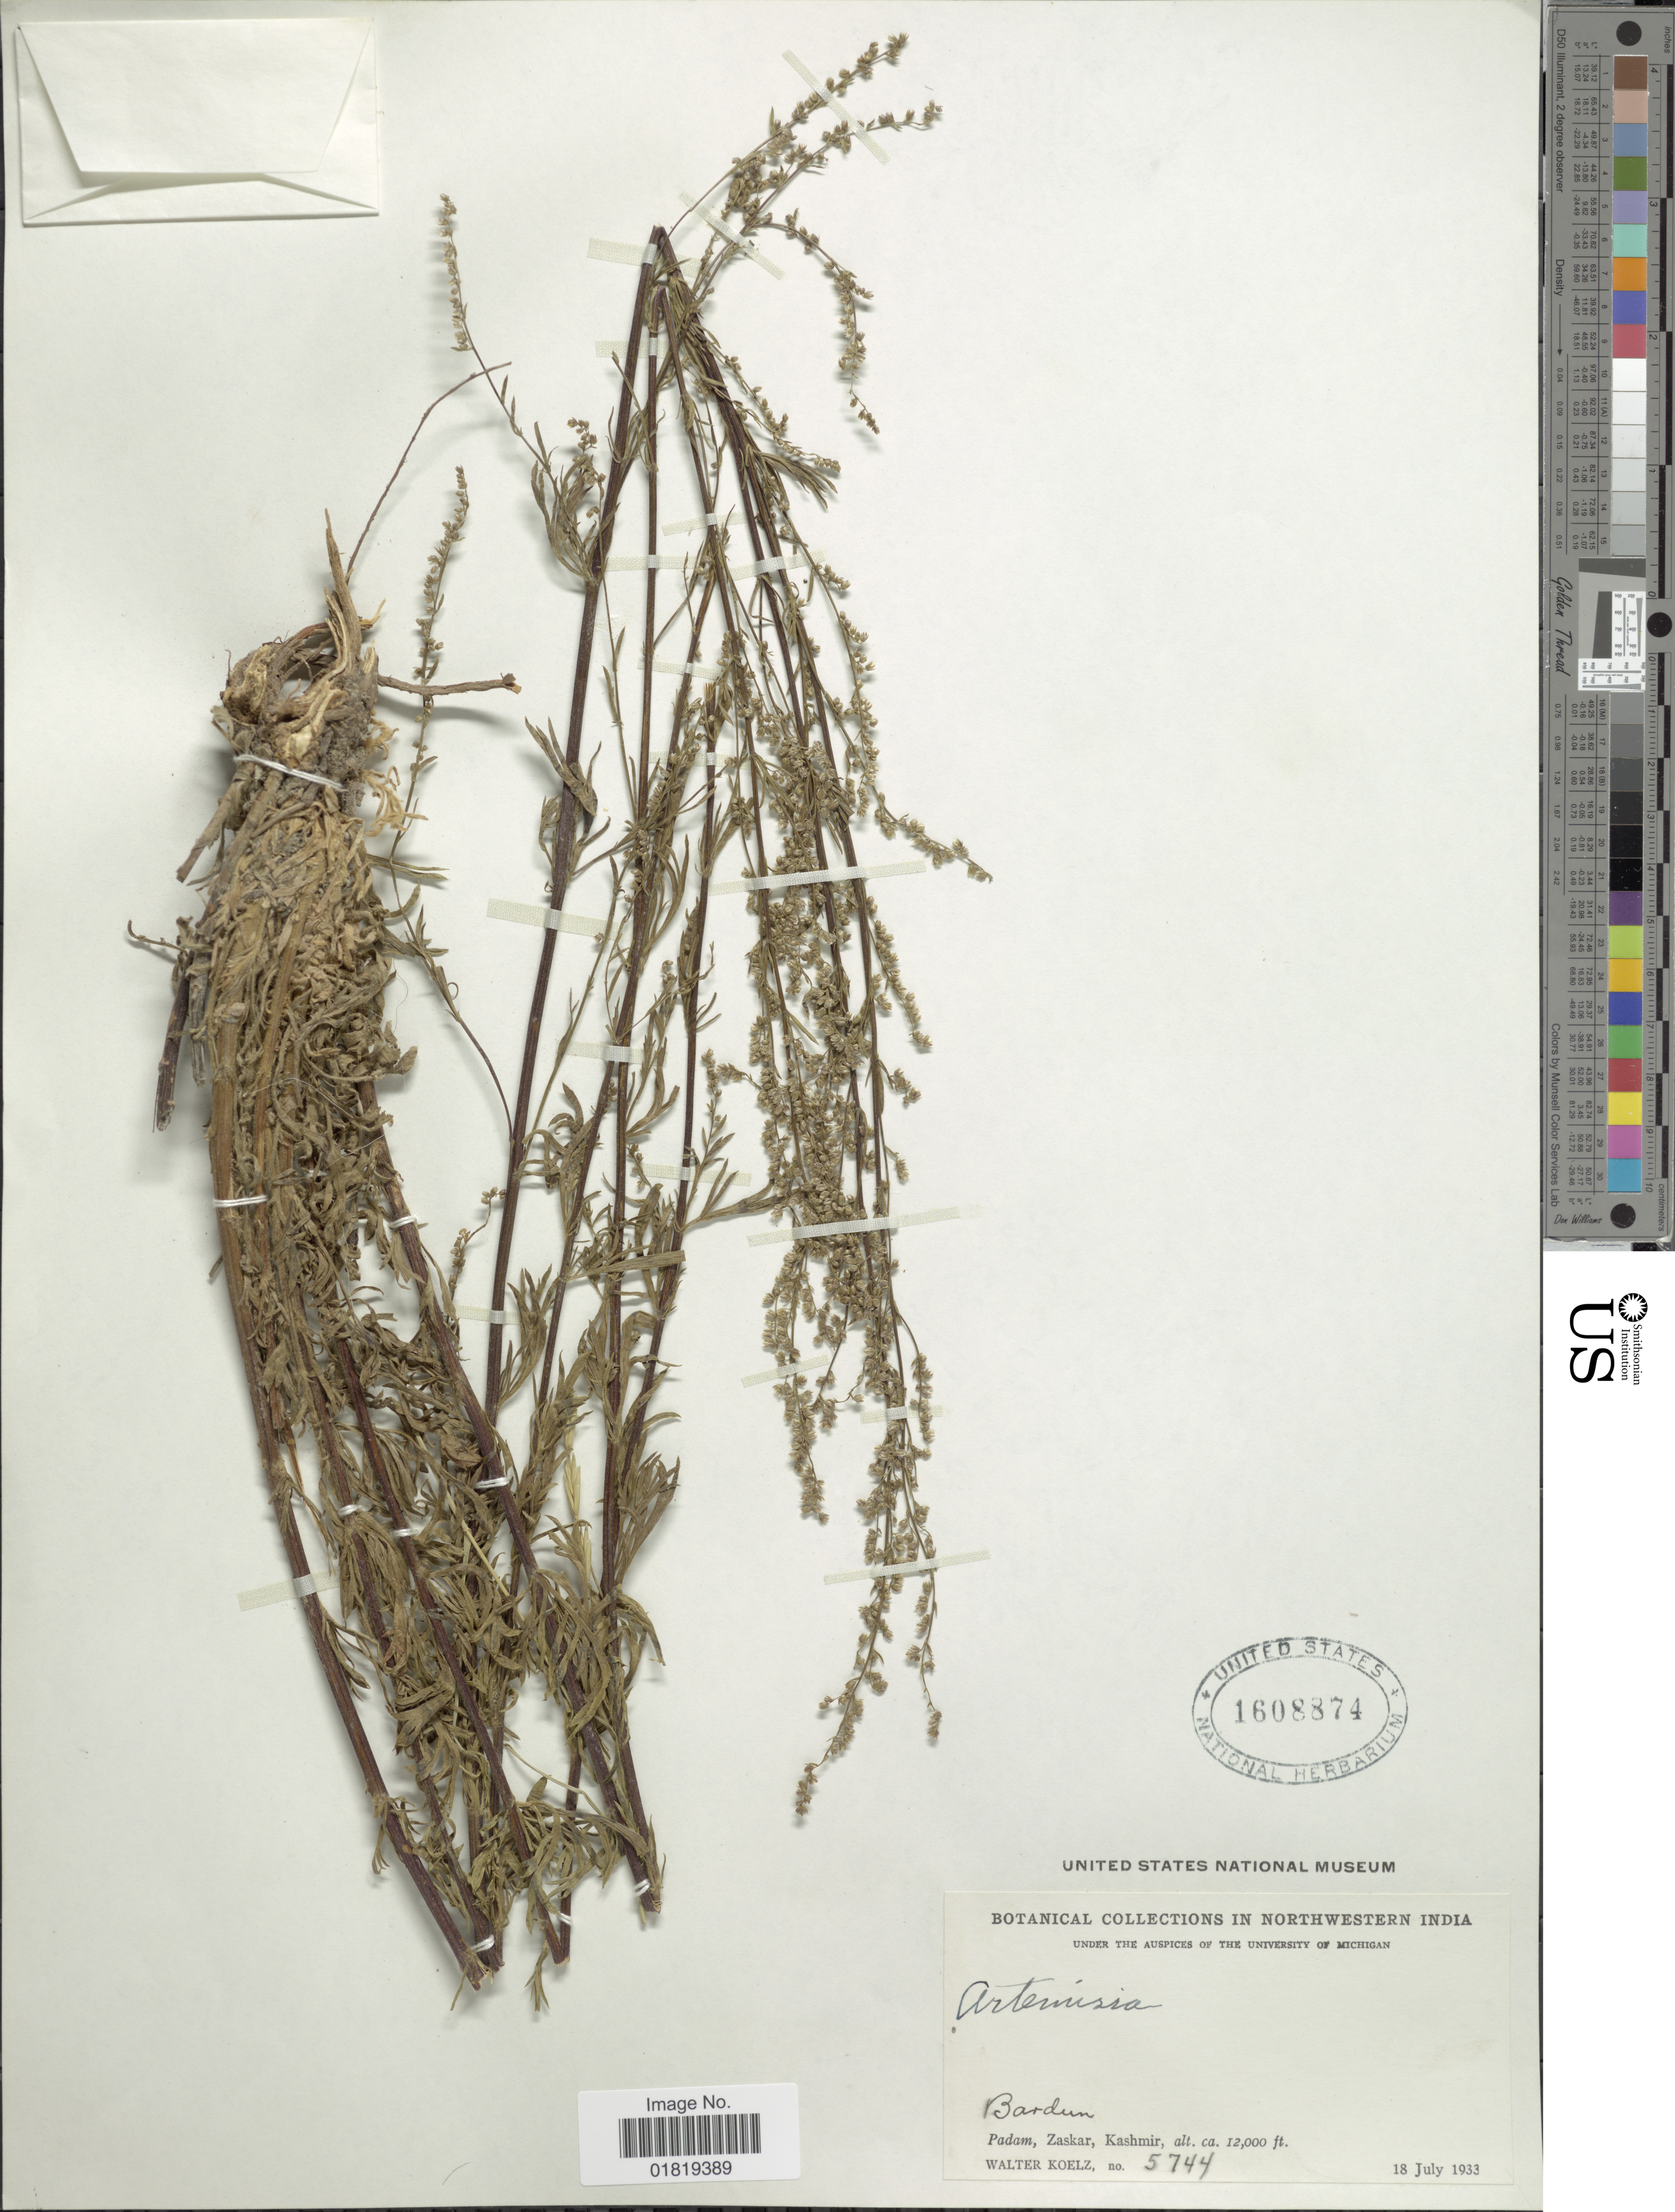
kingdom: Plantae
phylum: Tracheophyta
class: Magnoliopsida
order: Asterales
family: Asteraceae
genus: Artemisia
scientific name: Artemisia sp.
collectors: W. N. Koelz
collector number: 5744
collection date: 1933-07-18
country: India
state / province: Jammu and Kashmir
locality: Northwestern India, Padam, Zaskar, Kashmir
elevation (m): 3658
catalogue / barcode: US 1608874